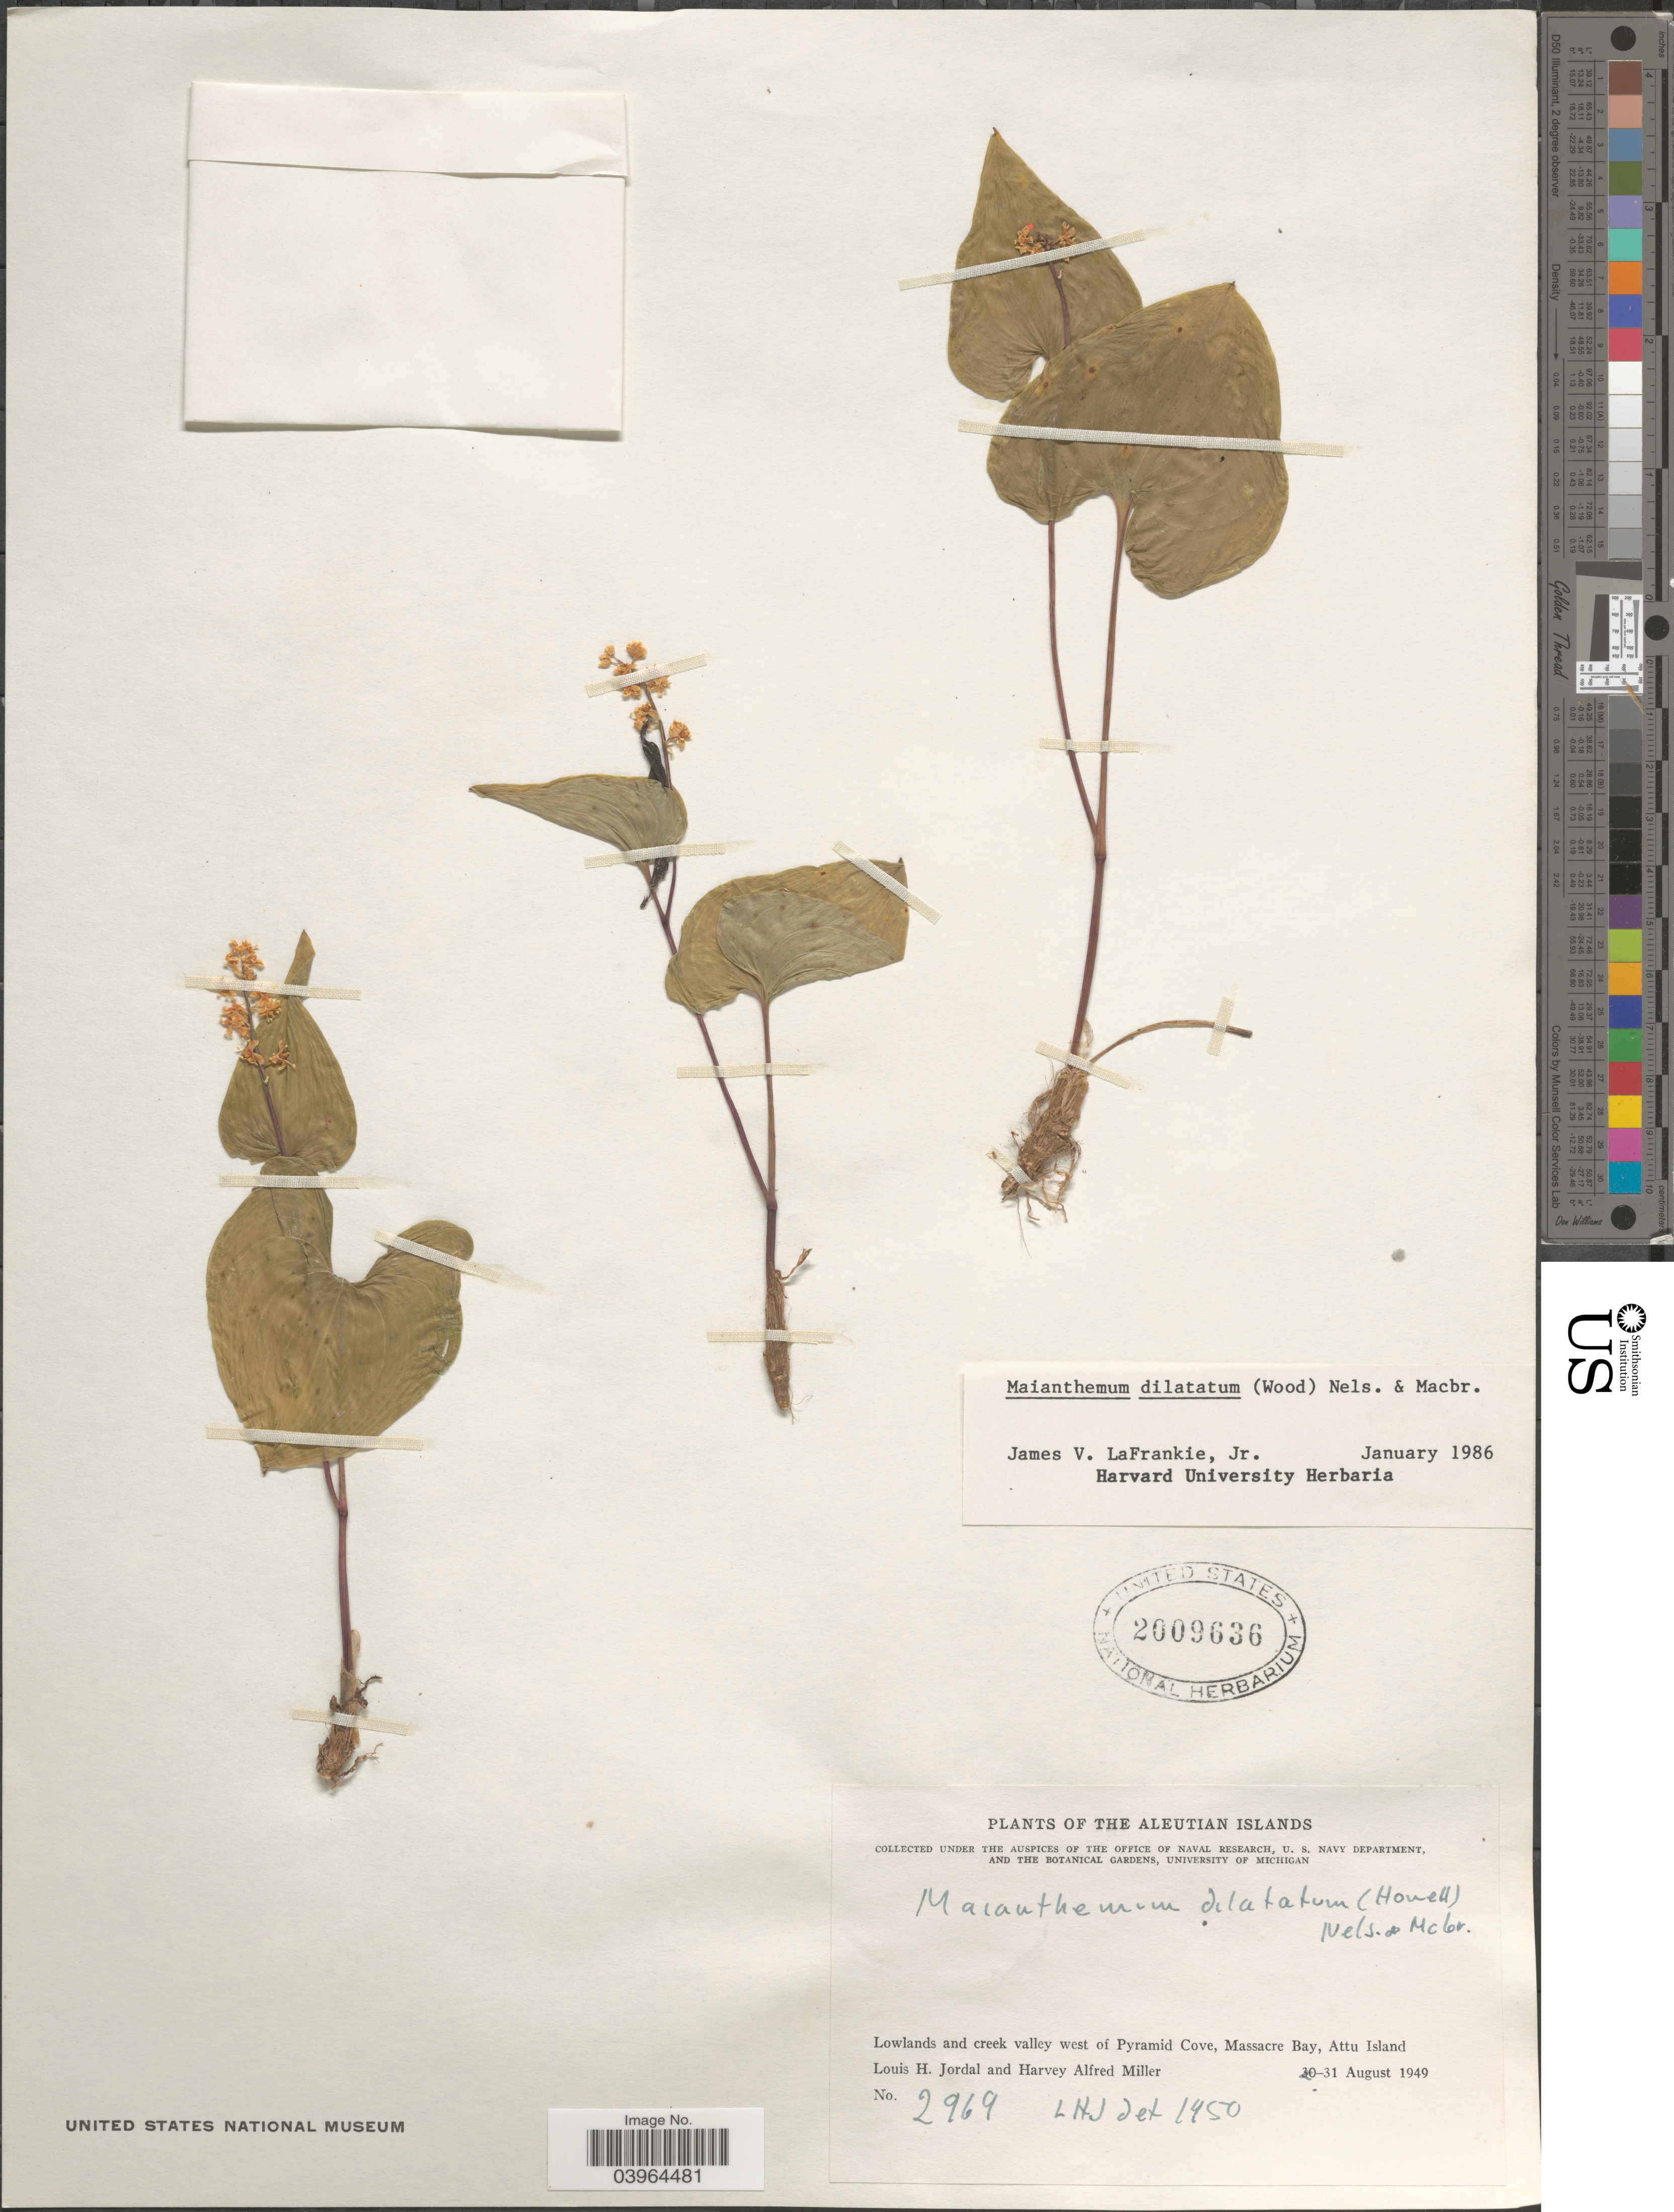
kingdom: Plantae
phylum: Tracheophyta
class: Liliopsida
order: Asparagales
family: Asparagaceae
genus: Maianthemum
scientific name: Maianthemum dilatatum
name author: (Alph. Wood) A. Nelson & J.F. Macbr.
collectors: L. Jordal & H. A. Miller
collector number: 2969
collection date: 1949-08-31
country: United States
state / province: Alaska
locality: The Aleutian Islands. Lowlands and creek valley west of Pyramid Cove, Massacre Bay, Attu Island.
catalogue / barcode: US 2009636